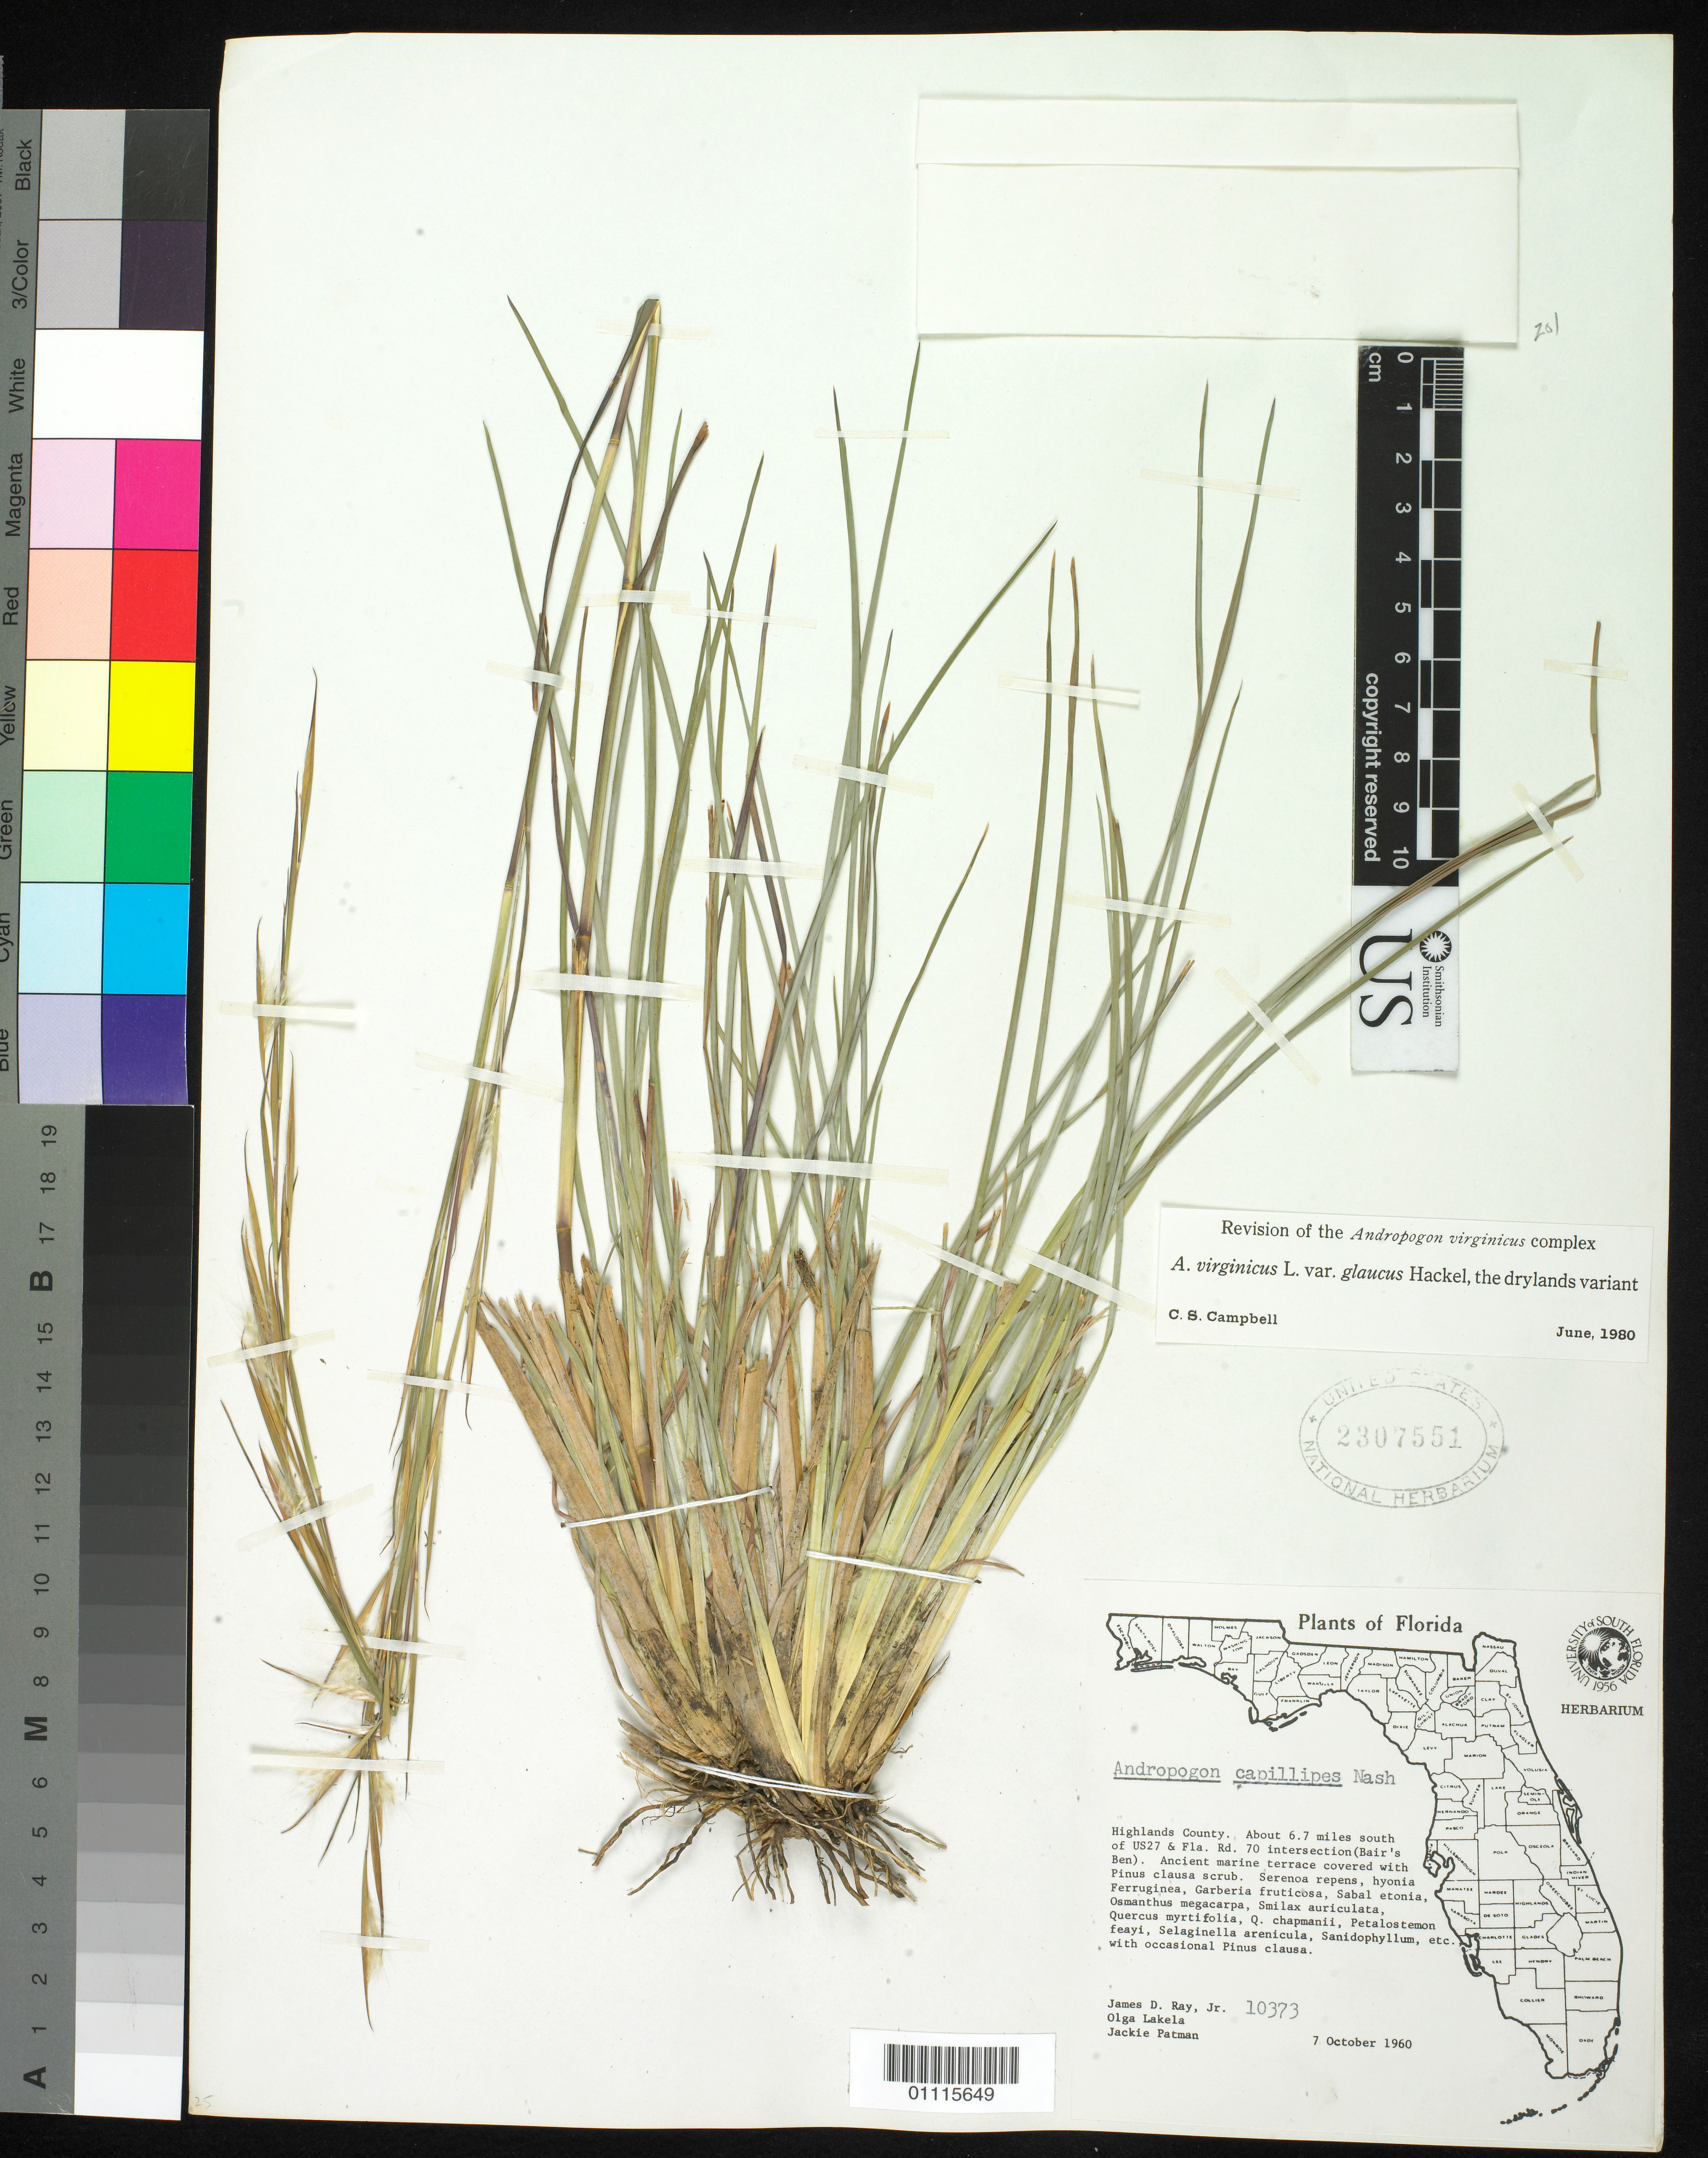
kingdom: Plantae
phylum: Tracheophyta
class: Liliopsida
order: Poales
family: Poaceae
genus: Andropogon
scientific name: Andropogon virginicus var. glaucus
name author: Hack. in A. DC.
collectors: J. D. Ray Jr., O. Lakela & J. Patman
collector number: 10373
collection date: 1960-10-07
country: United States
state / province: Florida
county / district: Highlands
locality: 6.7 mi. S of US27 & Fla. Rd. 70 intersection (Bair's Ben).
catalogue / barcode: US 2307551